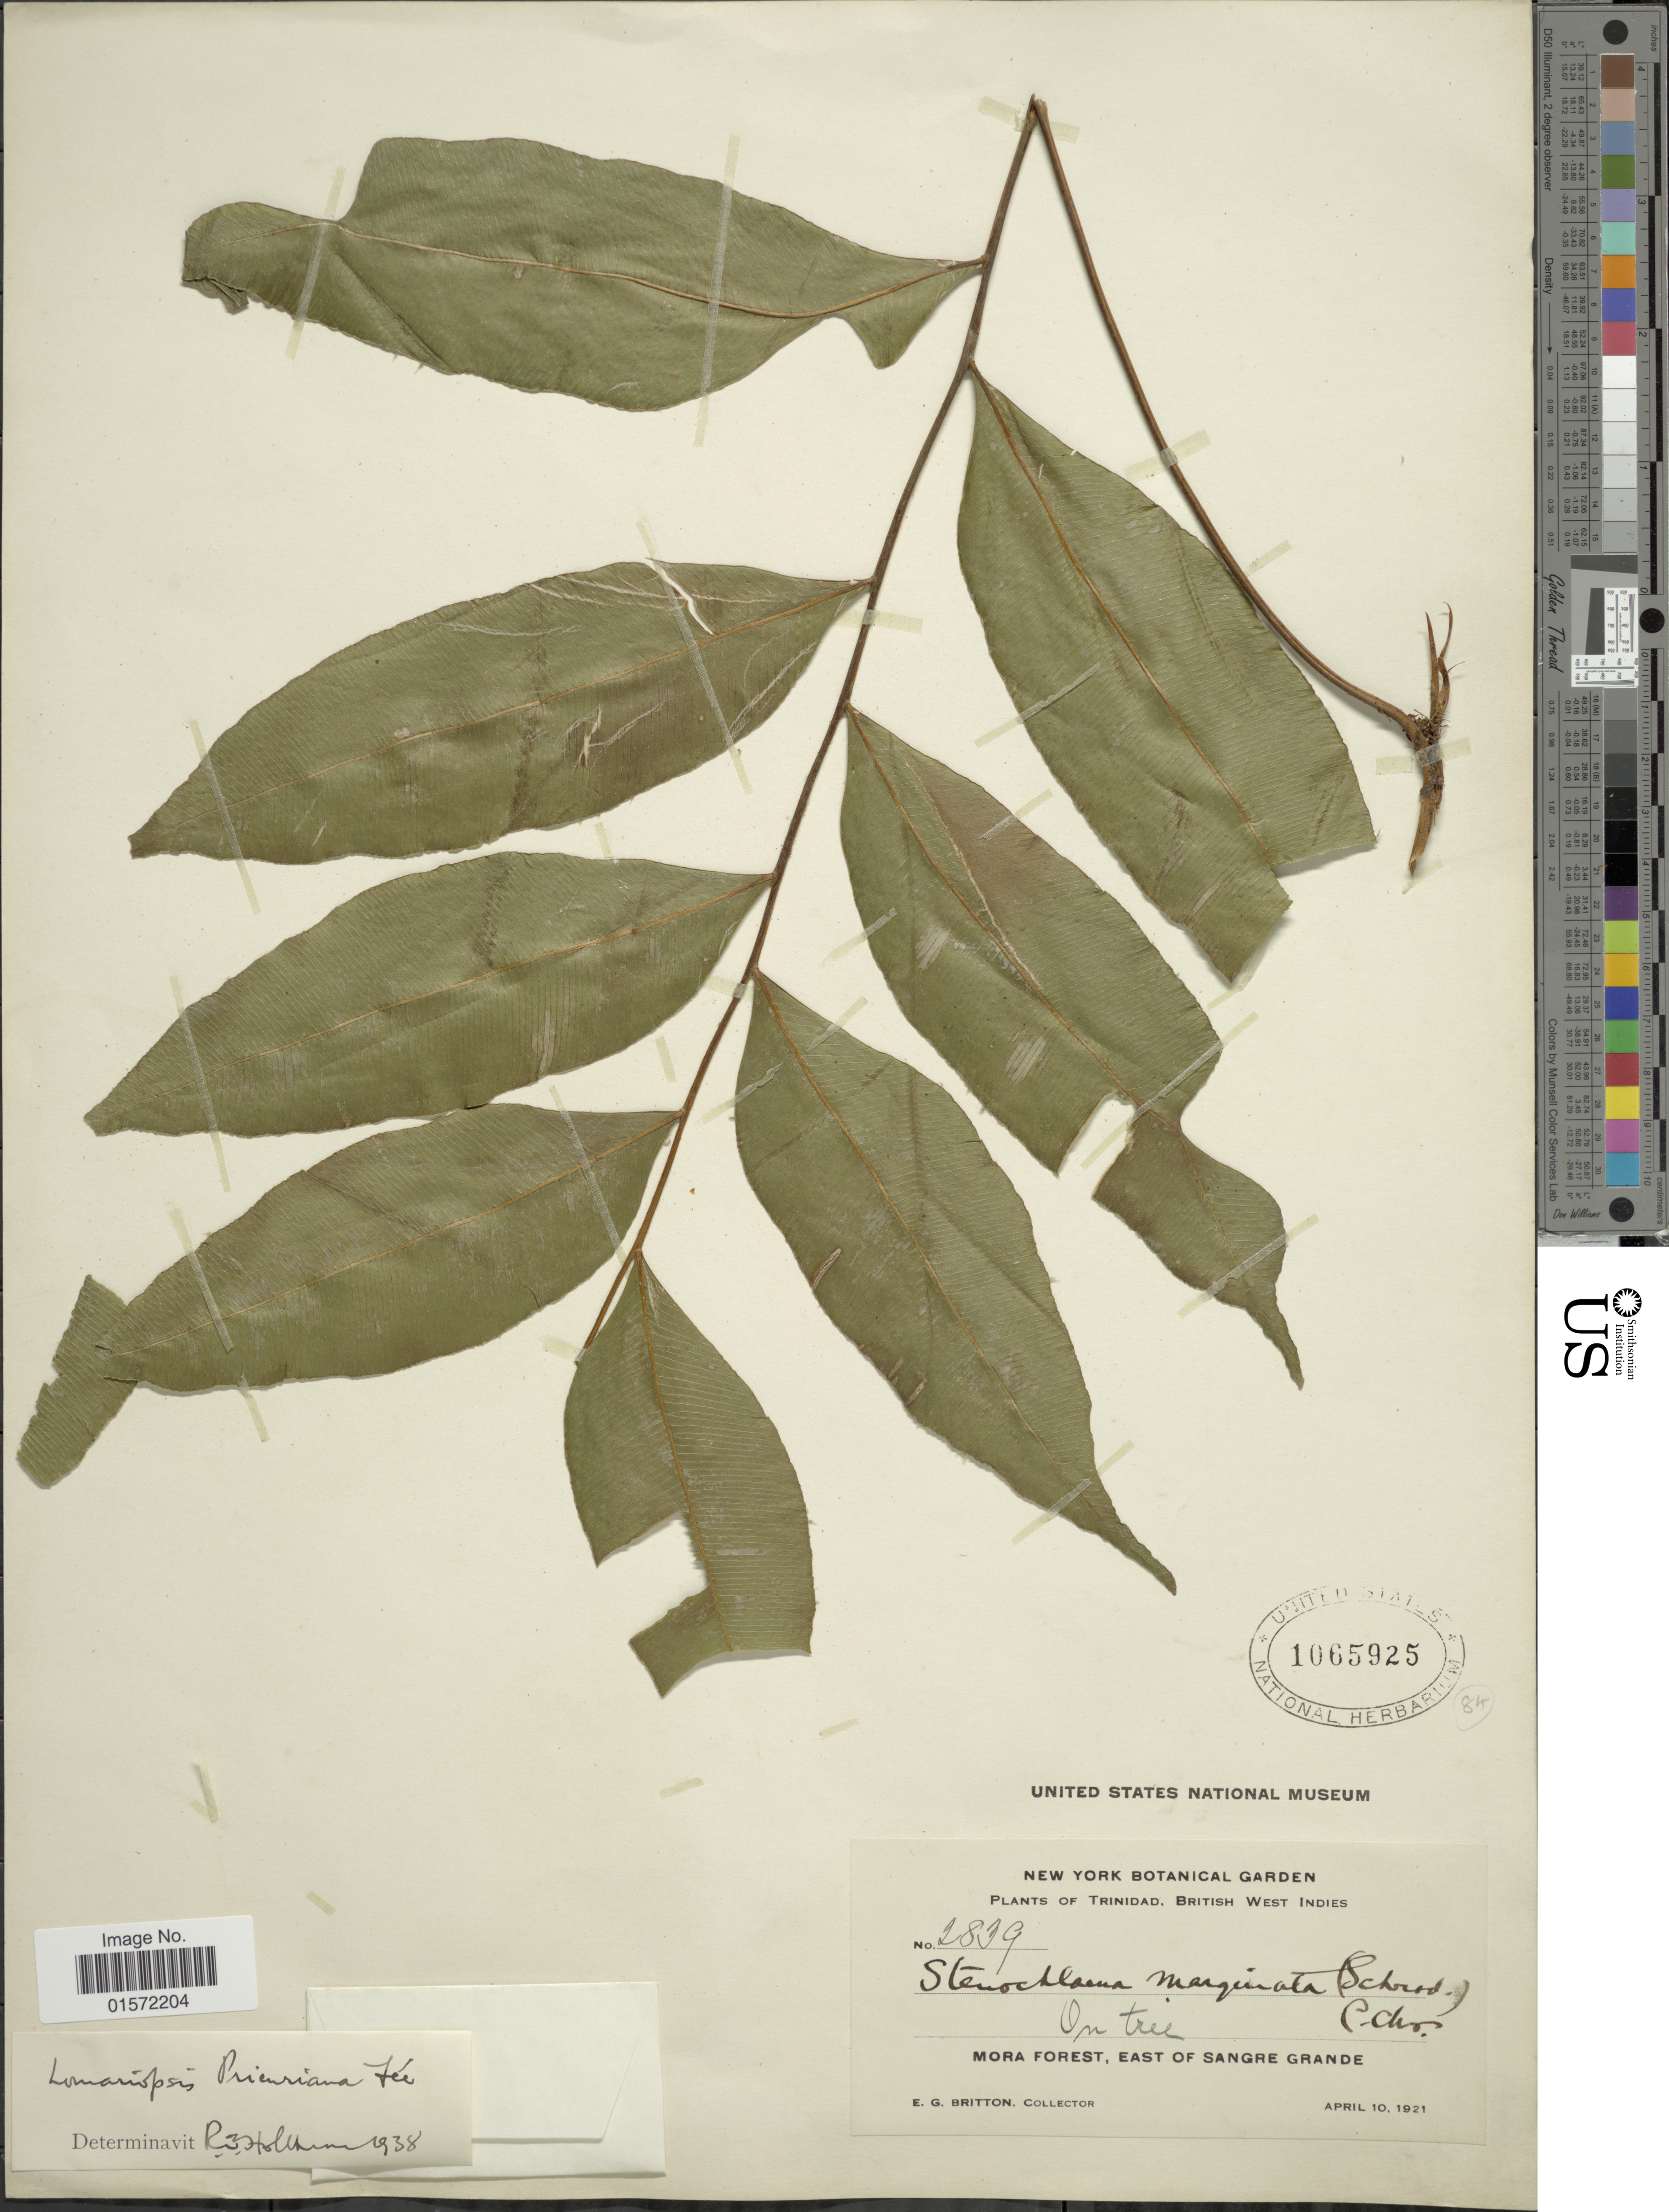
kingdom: Plantae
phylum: Tracheophyta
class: Polypodiopsida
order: Polypodiales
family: Lomariopsidaceae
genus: Lomariopsis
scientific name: Lomariopsis prieuriana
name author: Fée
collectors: E. G. Britton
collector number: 2839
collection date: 1921-04-10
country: Trinidad and Tobago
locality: Trinidad, British West Indies, Mora Forest, East of Sangre Grande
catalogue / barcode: US 1065925